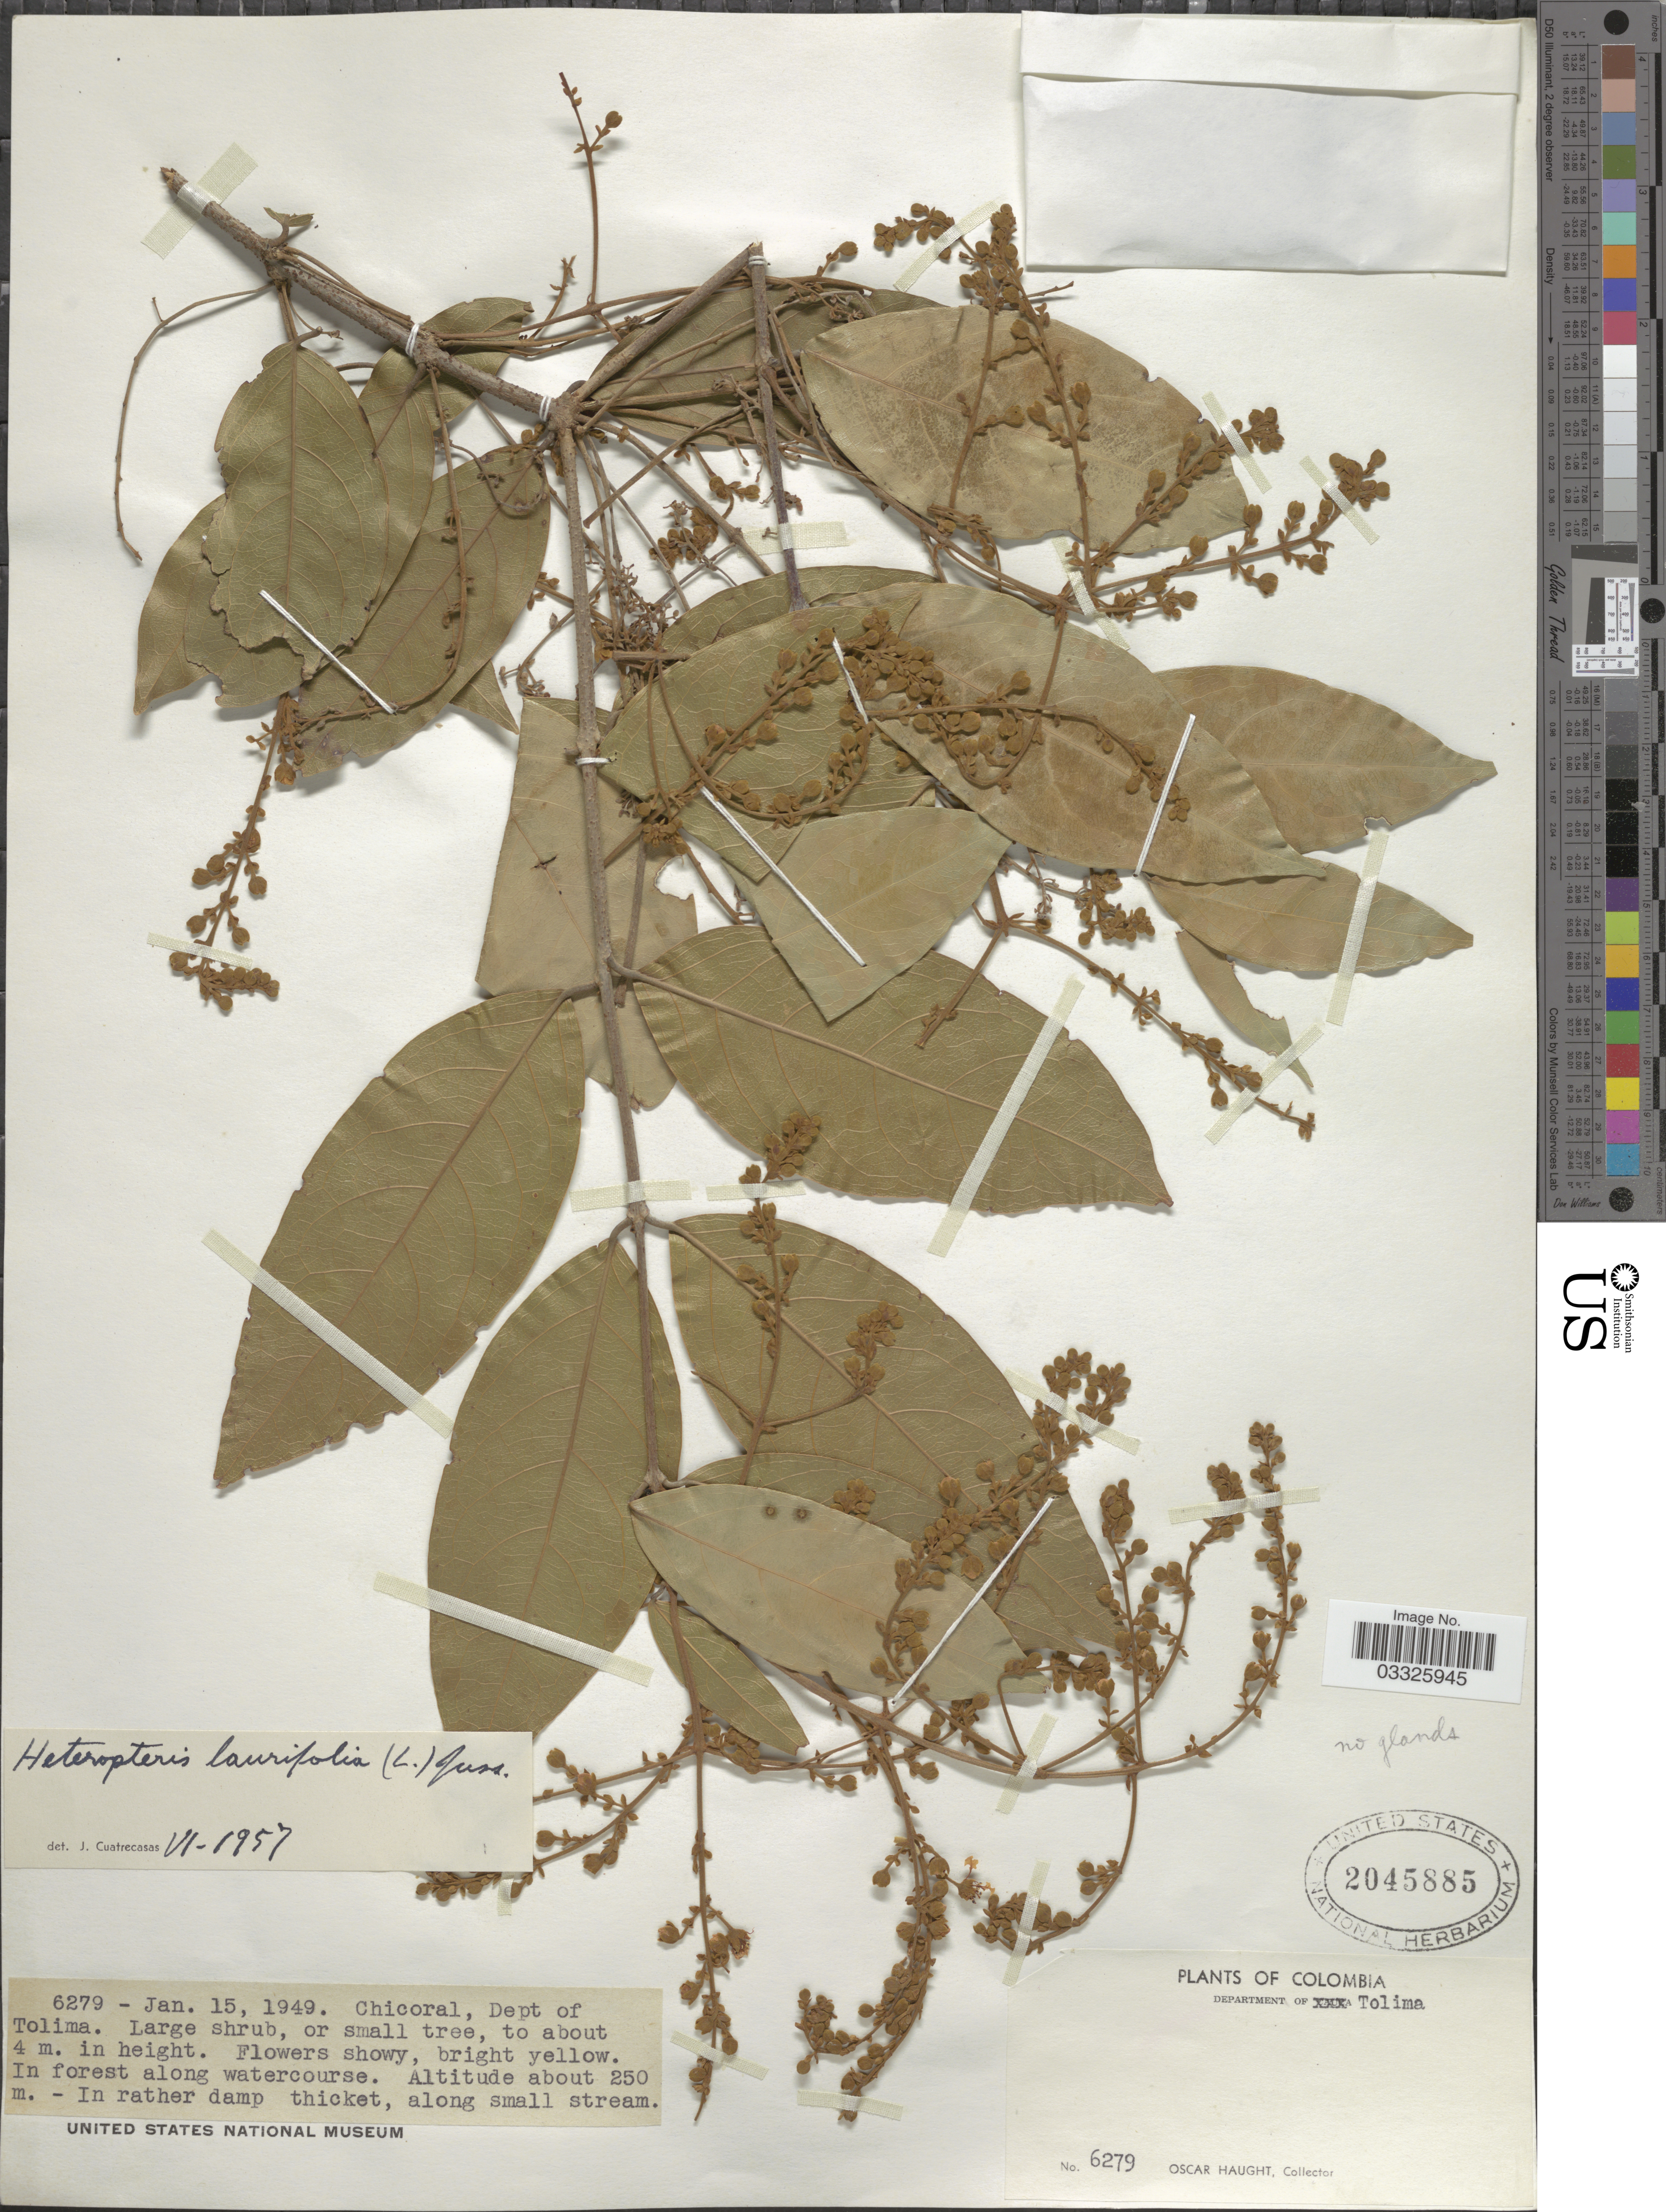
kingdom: Plantae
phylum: Tracheophyta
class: Magnoliopsida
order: Malpighiales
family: Malpighiaceae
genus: Heteropterys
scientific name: Heteropterys laurifolia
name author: (L.) A. Juss.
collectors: O. Haught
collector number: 6279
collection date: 1949-01-15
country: Colombia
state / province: Tolima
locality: Department of Tolima. Chicoral.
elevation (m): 250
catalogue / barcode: US 2045885